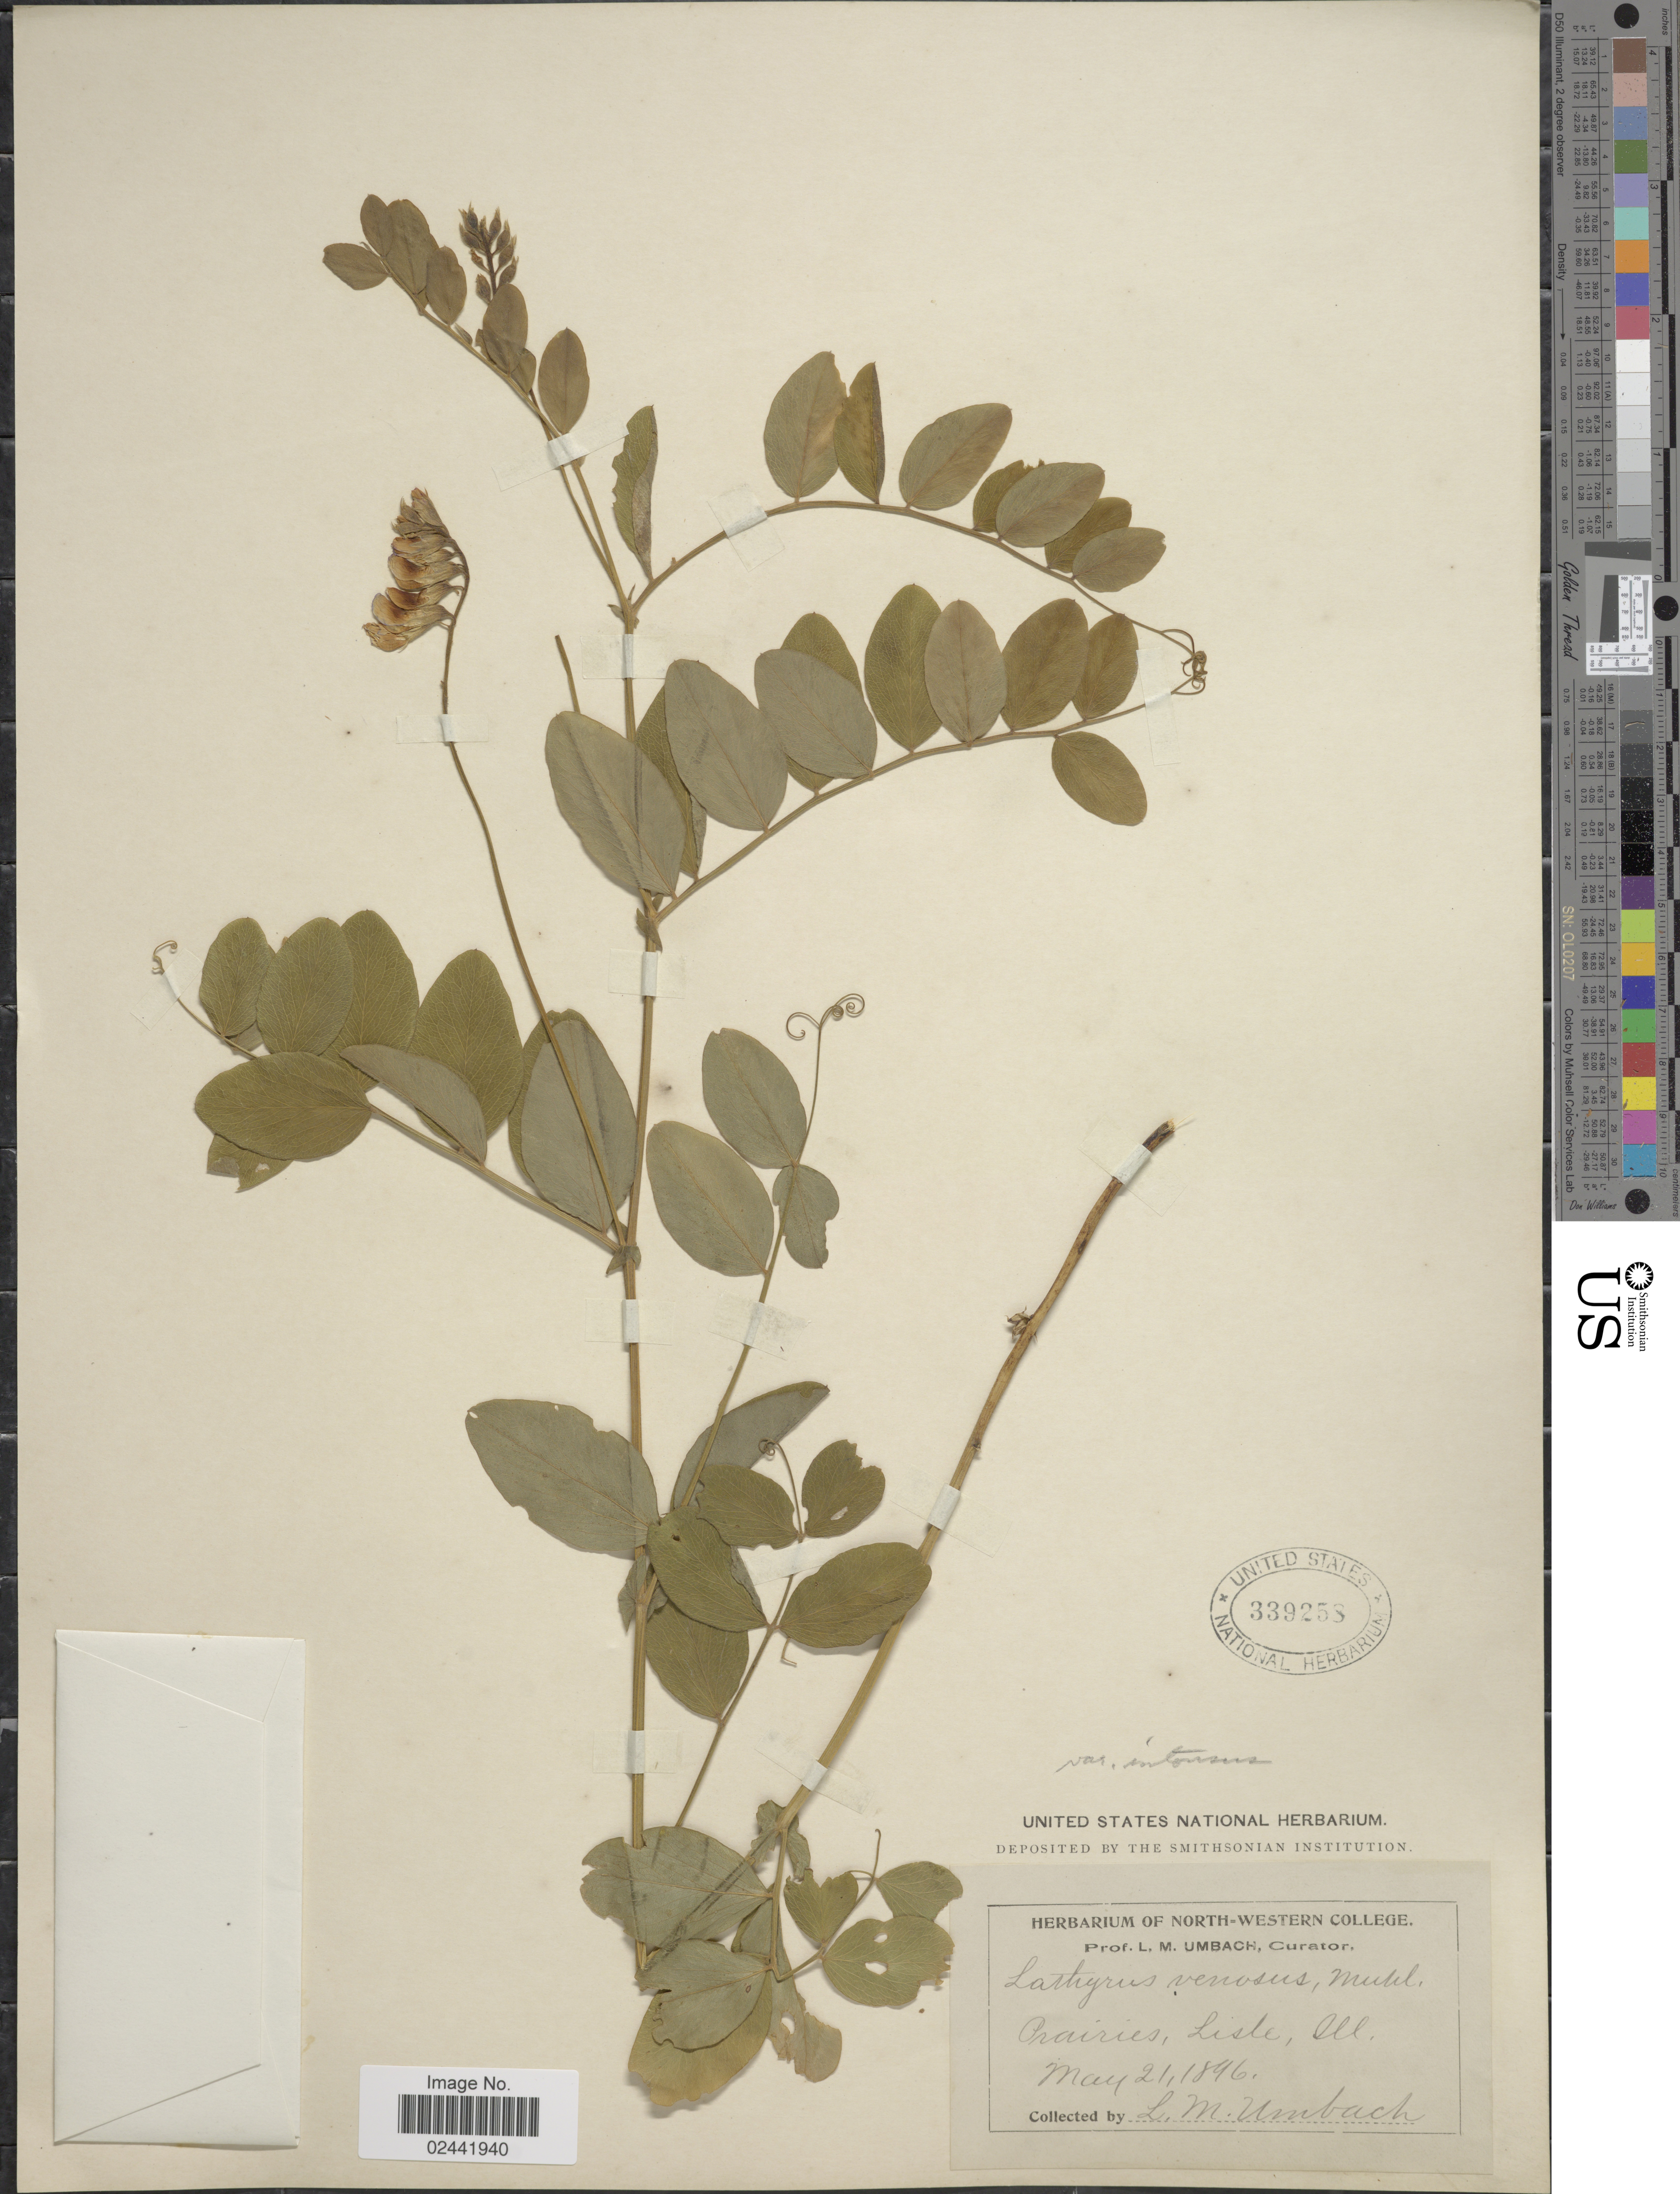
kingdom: Plantae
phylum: Tracheophyta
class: Magnoliopsida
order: Fabales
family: Fabaceae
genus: Lathyrus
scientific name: Lathyrus venosus var. intonsus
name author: Butters & H. St. John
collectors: L. M. Umbach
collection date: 1896-05-21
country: United States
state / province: Illinois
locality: Prairies, Lisle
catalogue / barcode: US 339258